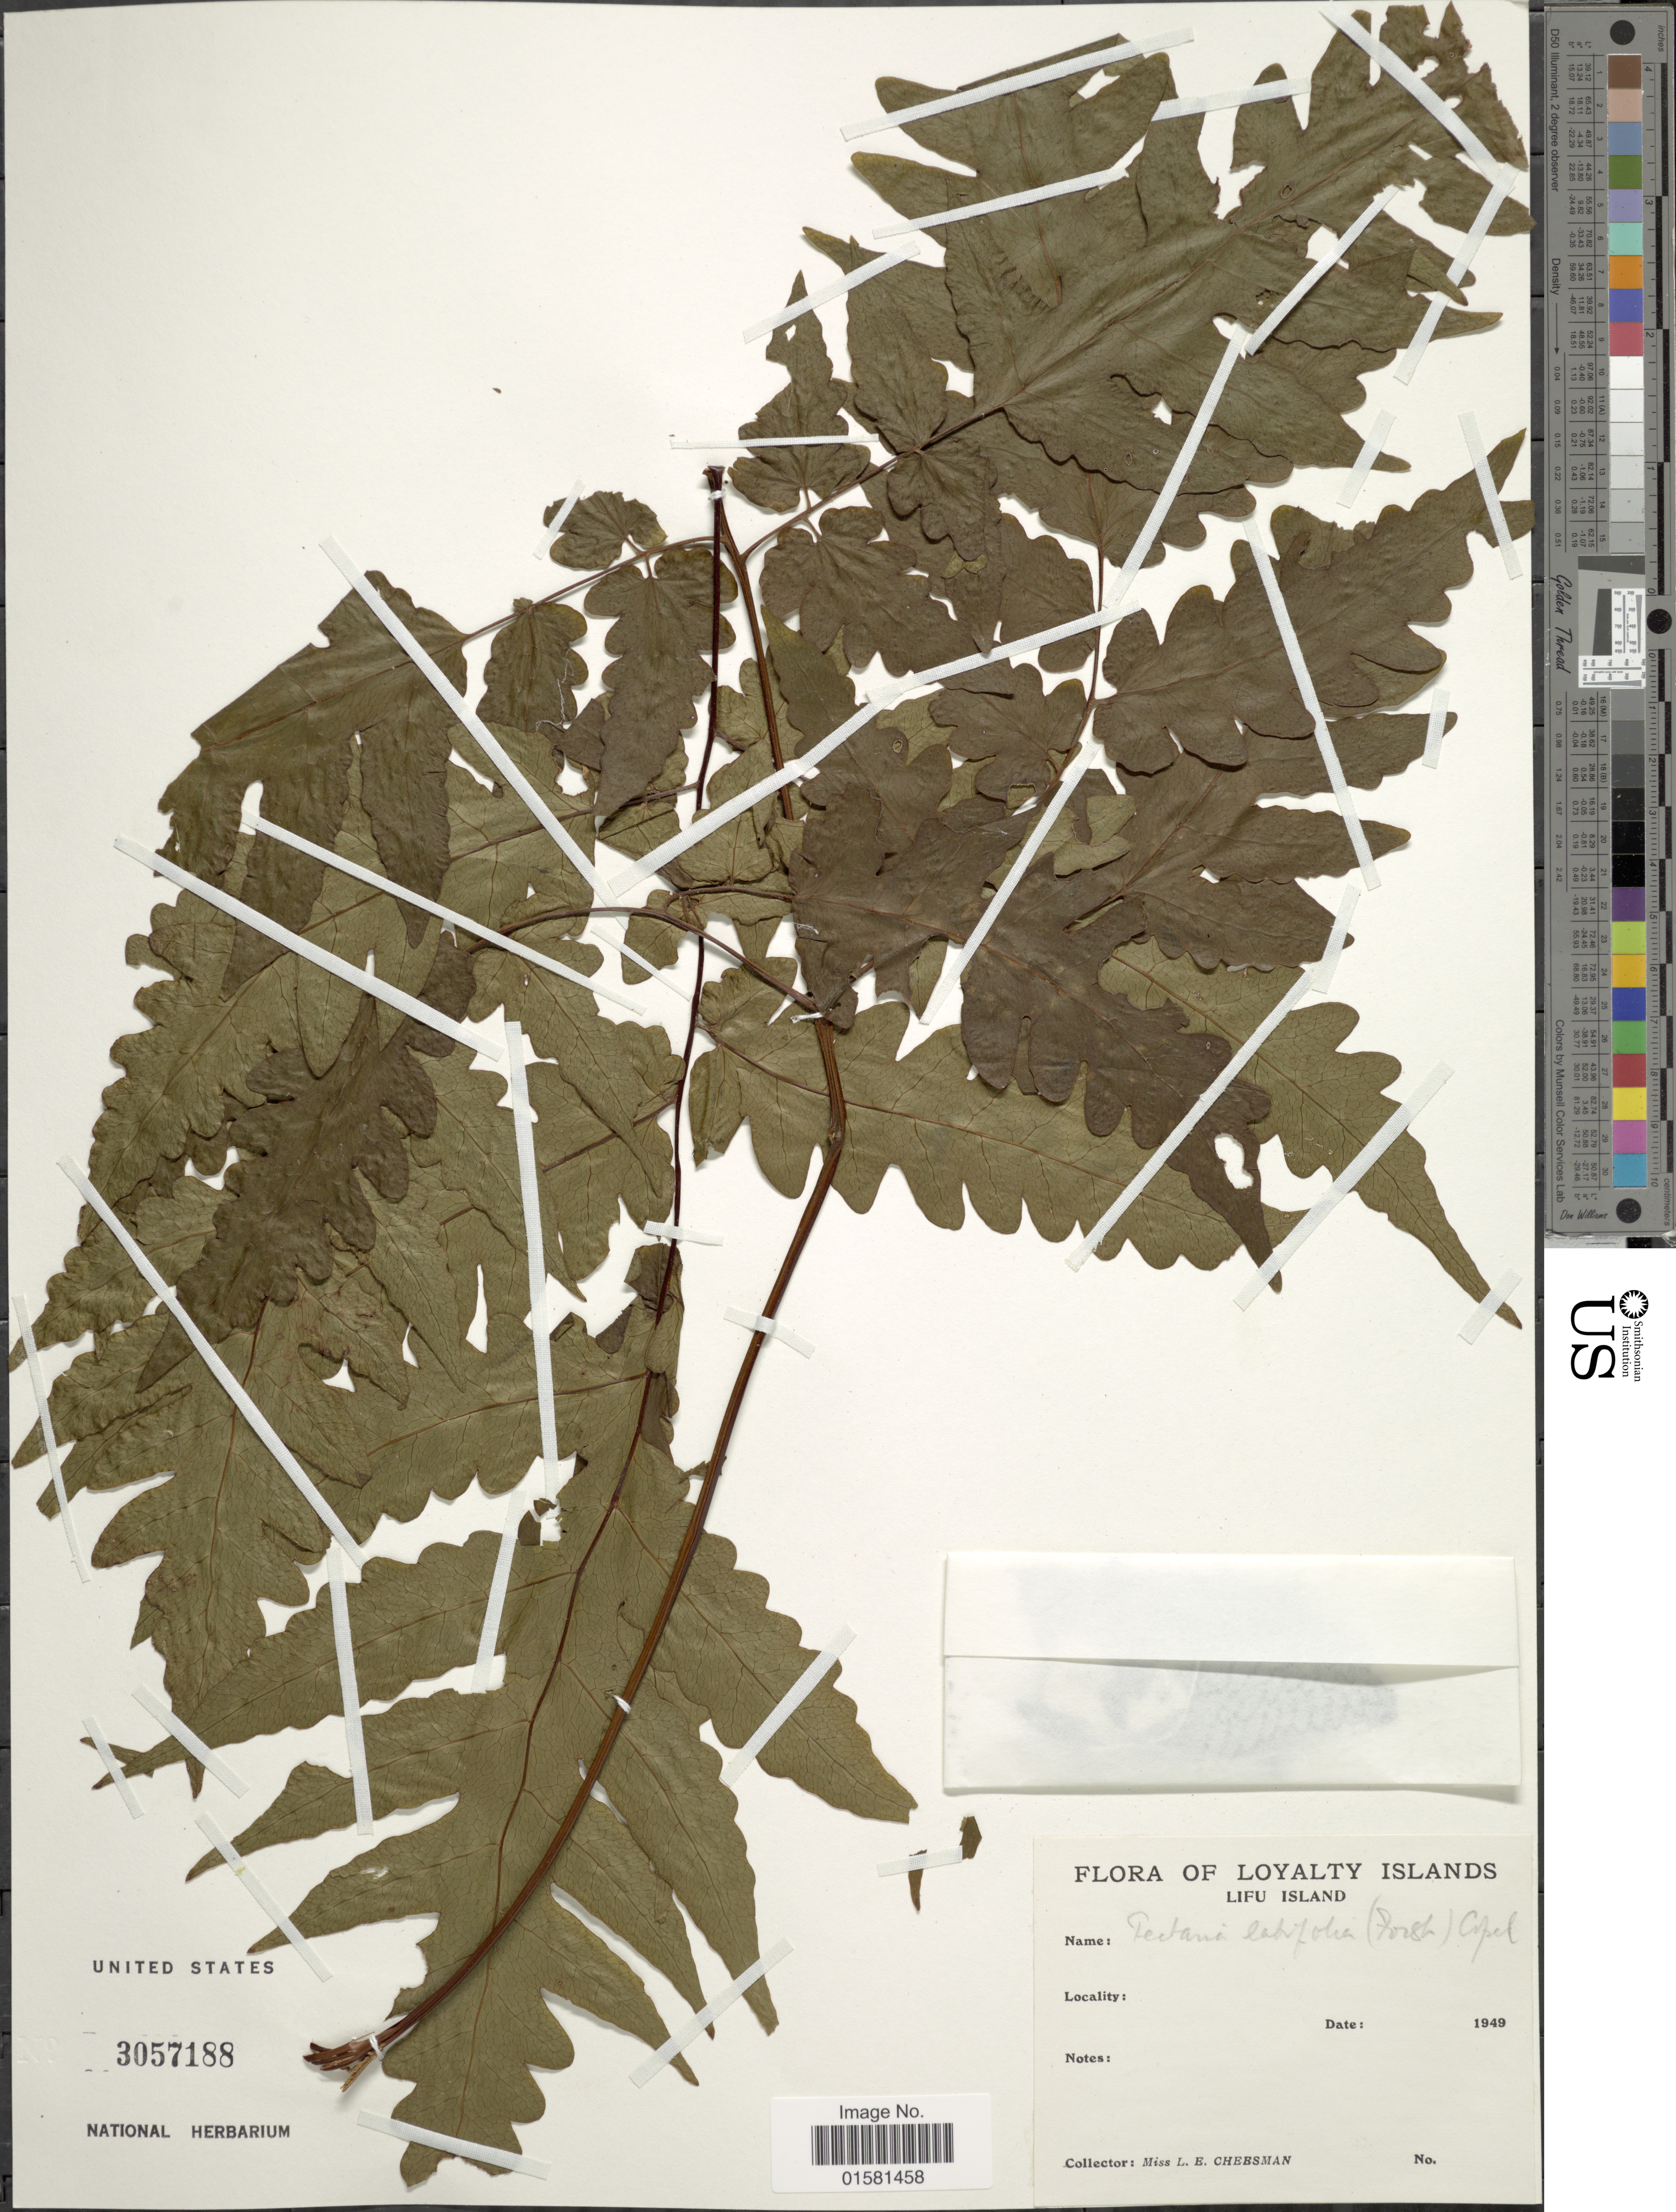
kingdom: Plantae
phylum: Tracheophyta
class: Polypodiopsida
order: Polypodiales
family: Tectariaceae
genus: Tectaria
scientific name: Tectaria latifolia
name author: (G. Forst.) Copel.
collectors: L. E. Cheesman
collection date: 1949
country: New Caledonia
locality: New Caledonia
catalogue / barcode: US 3057188